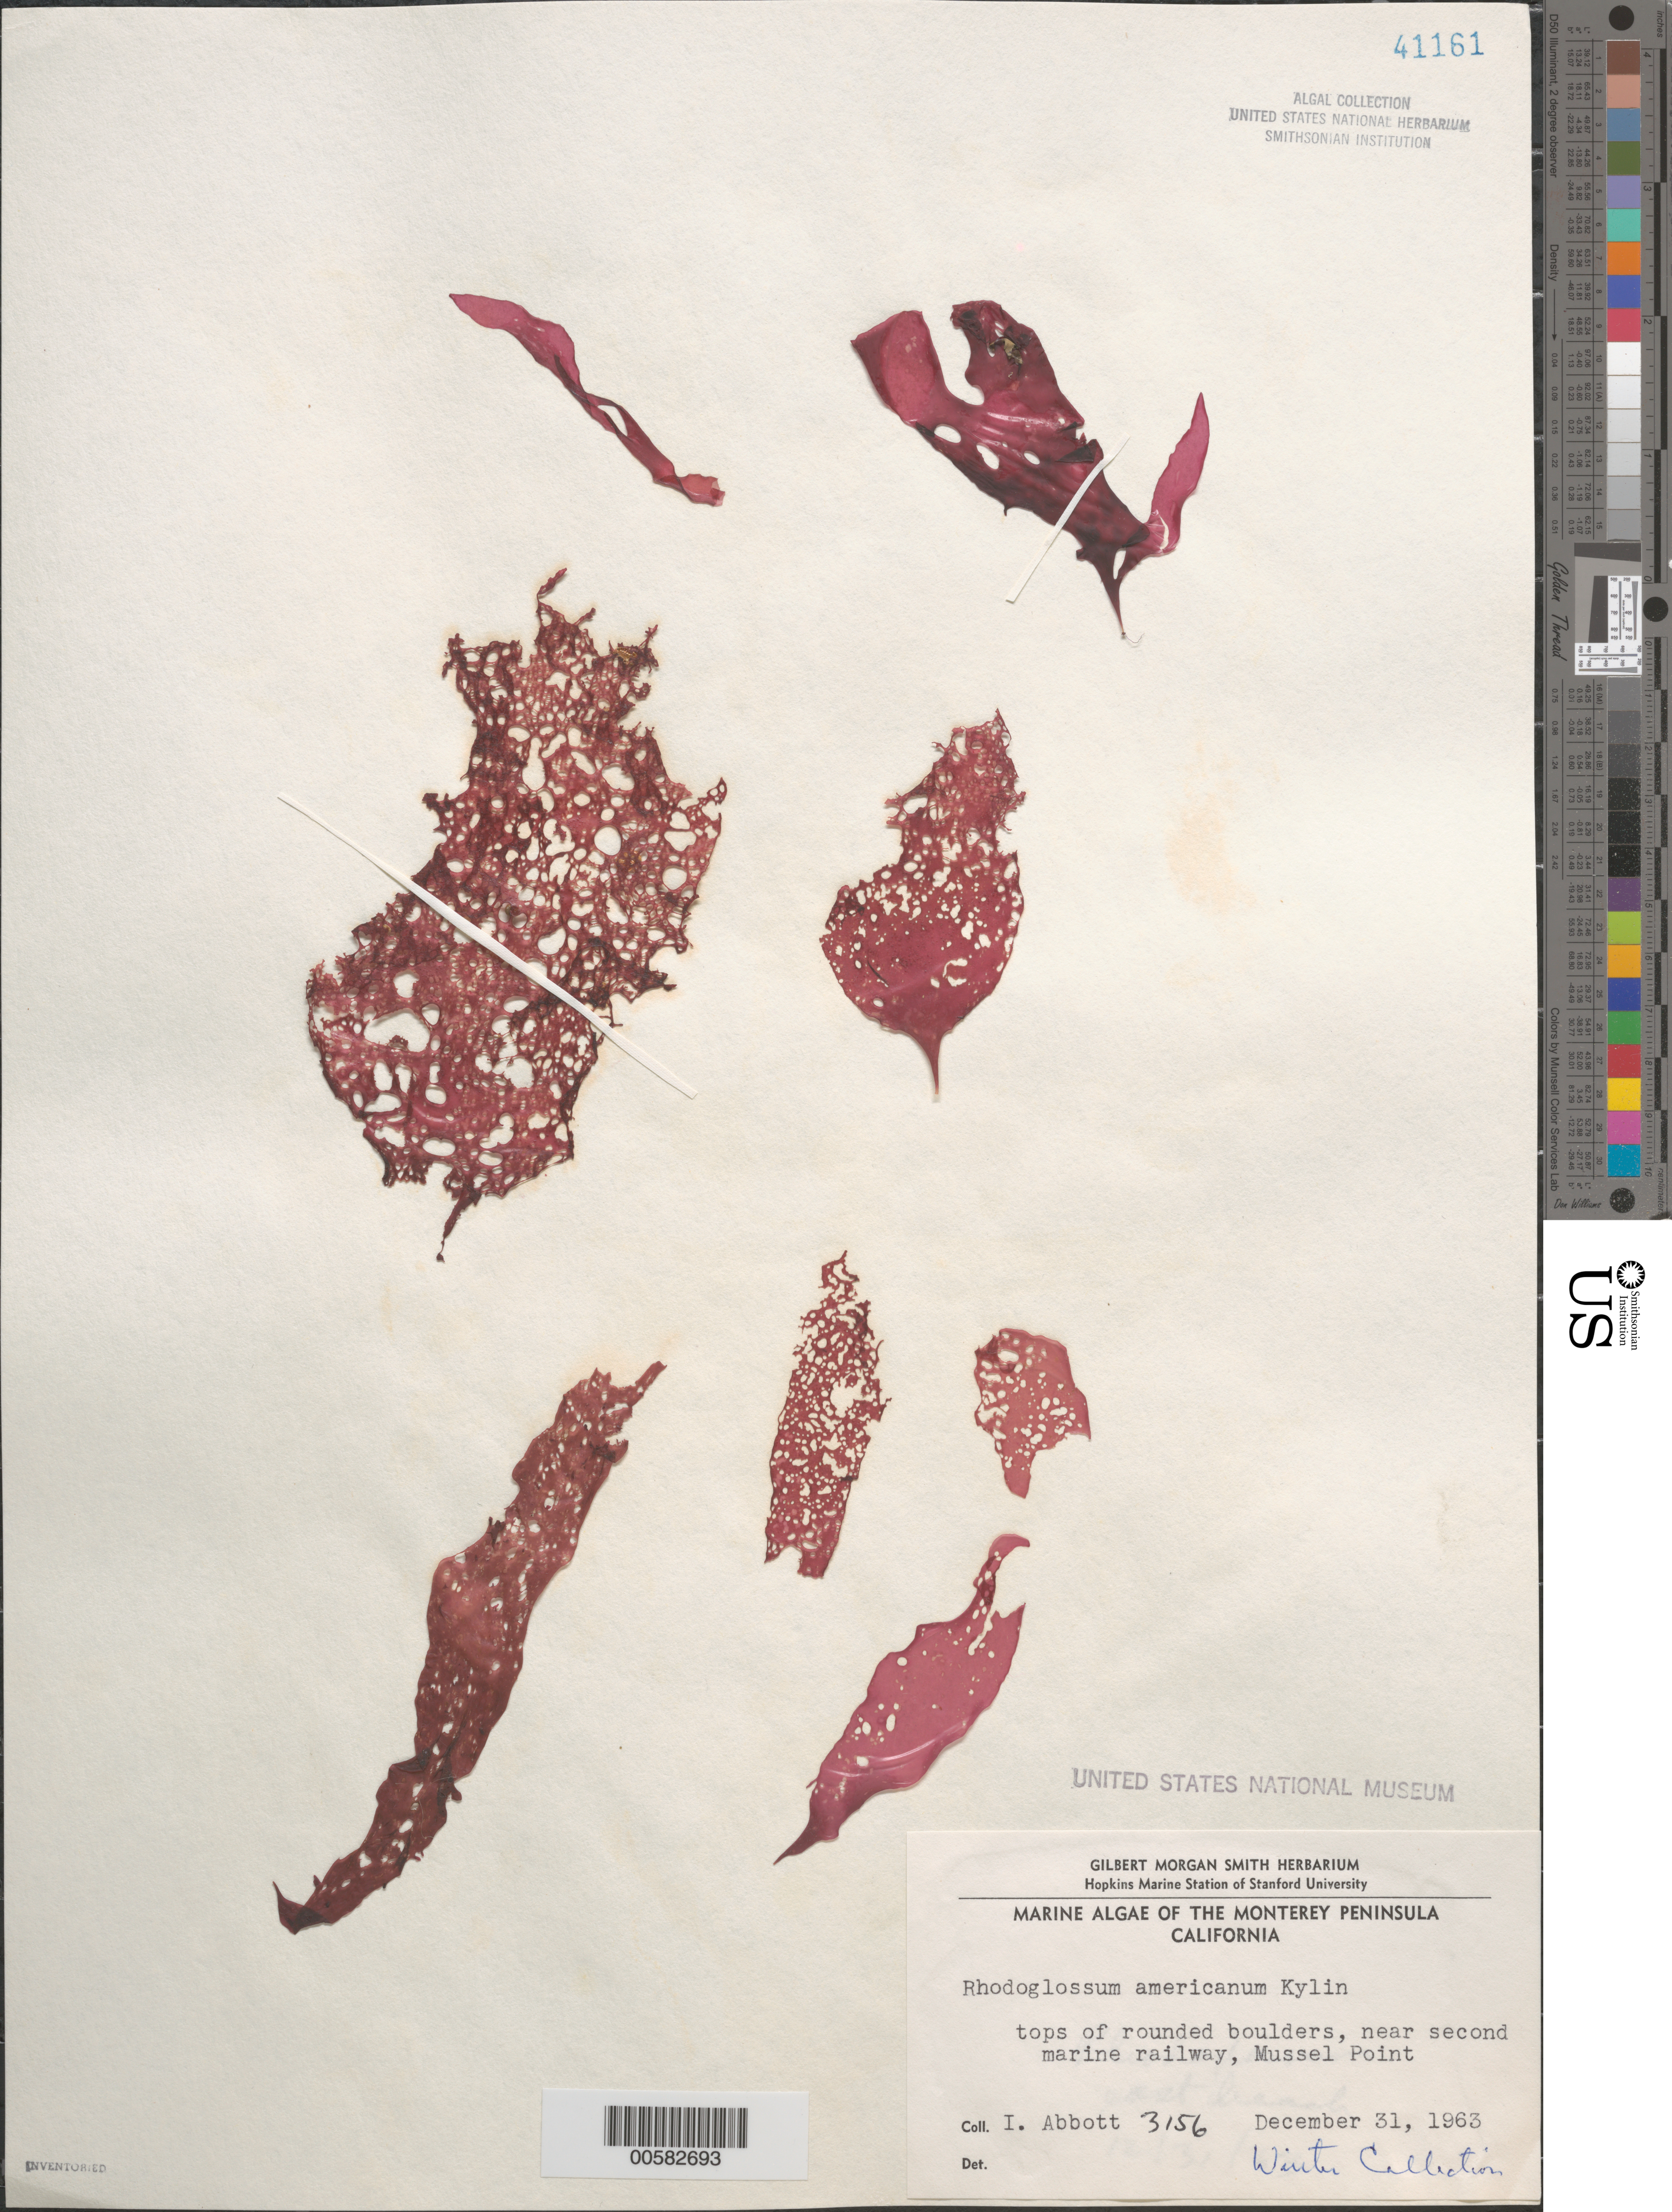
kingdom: Plantae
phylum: Rhodophyta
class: Florideophyceae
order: Gigartinales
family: Gigartinaceae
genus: Mazzaella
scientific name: Mazzaella californica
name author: (J. Agardh) G. De Toni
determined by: Algae name updating Project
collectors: I. A. Abbott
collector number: IAA 3156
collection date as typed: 31 Dec 1963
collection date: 1963-12-31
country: United States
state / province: California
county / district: Monterey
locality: Mussel Point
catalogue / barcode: US 41161